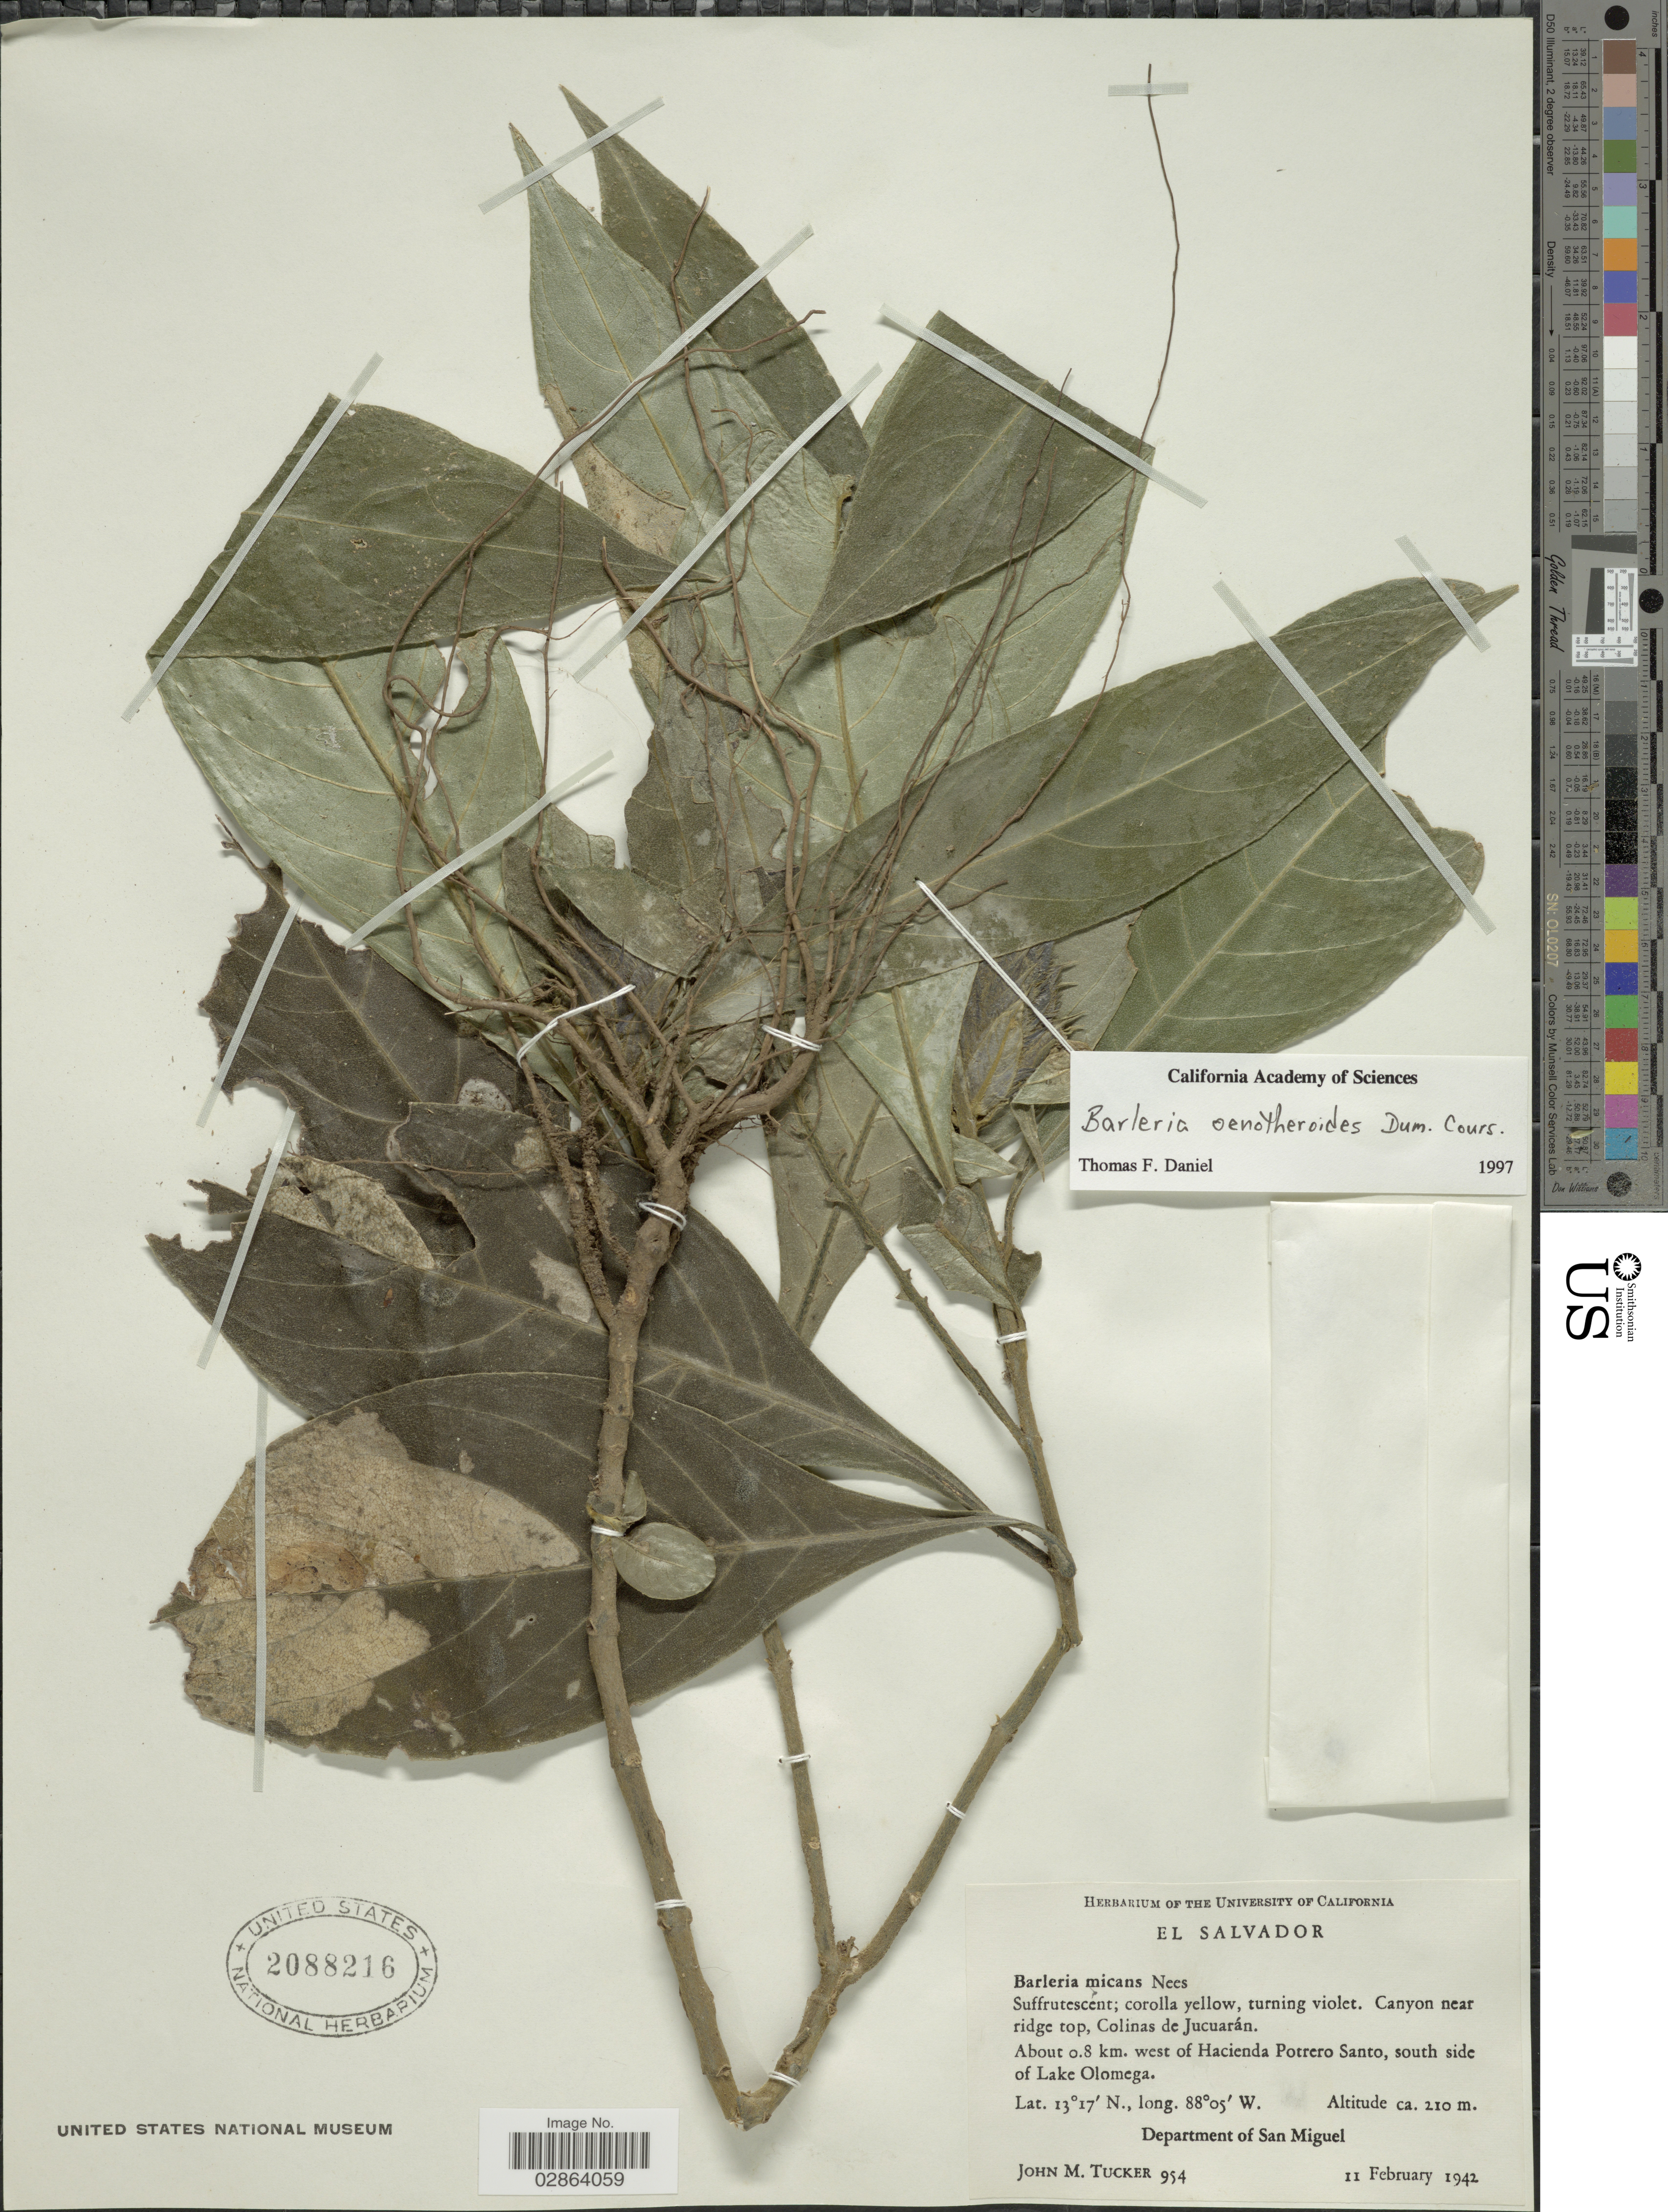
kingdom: Plantae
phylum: Tracheophyta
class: Magnoliopsida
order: Lamiales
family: Acanthaceae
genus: Barleria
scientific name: Barleria oenotheroides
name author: Dum. Cours.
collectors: J. M. Tucker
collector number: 954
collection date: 1942-02-11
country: El Salvador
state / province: San Miguel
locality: Canyon near ridge top, Colinas de Jucuarán, About 0.8 km. west of Hacienda Potrero Santo, south side of Lake Olomega, Department of San Miguel.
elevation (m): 210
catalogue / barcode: US 2088216